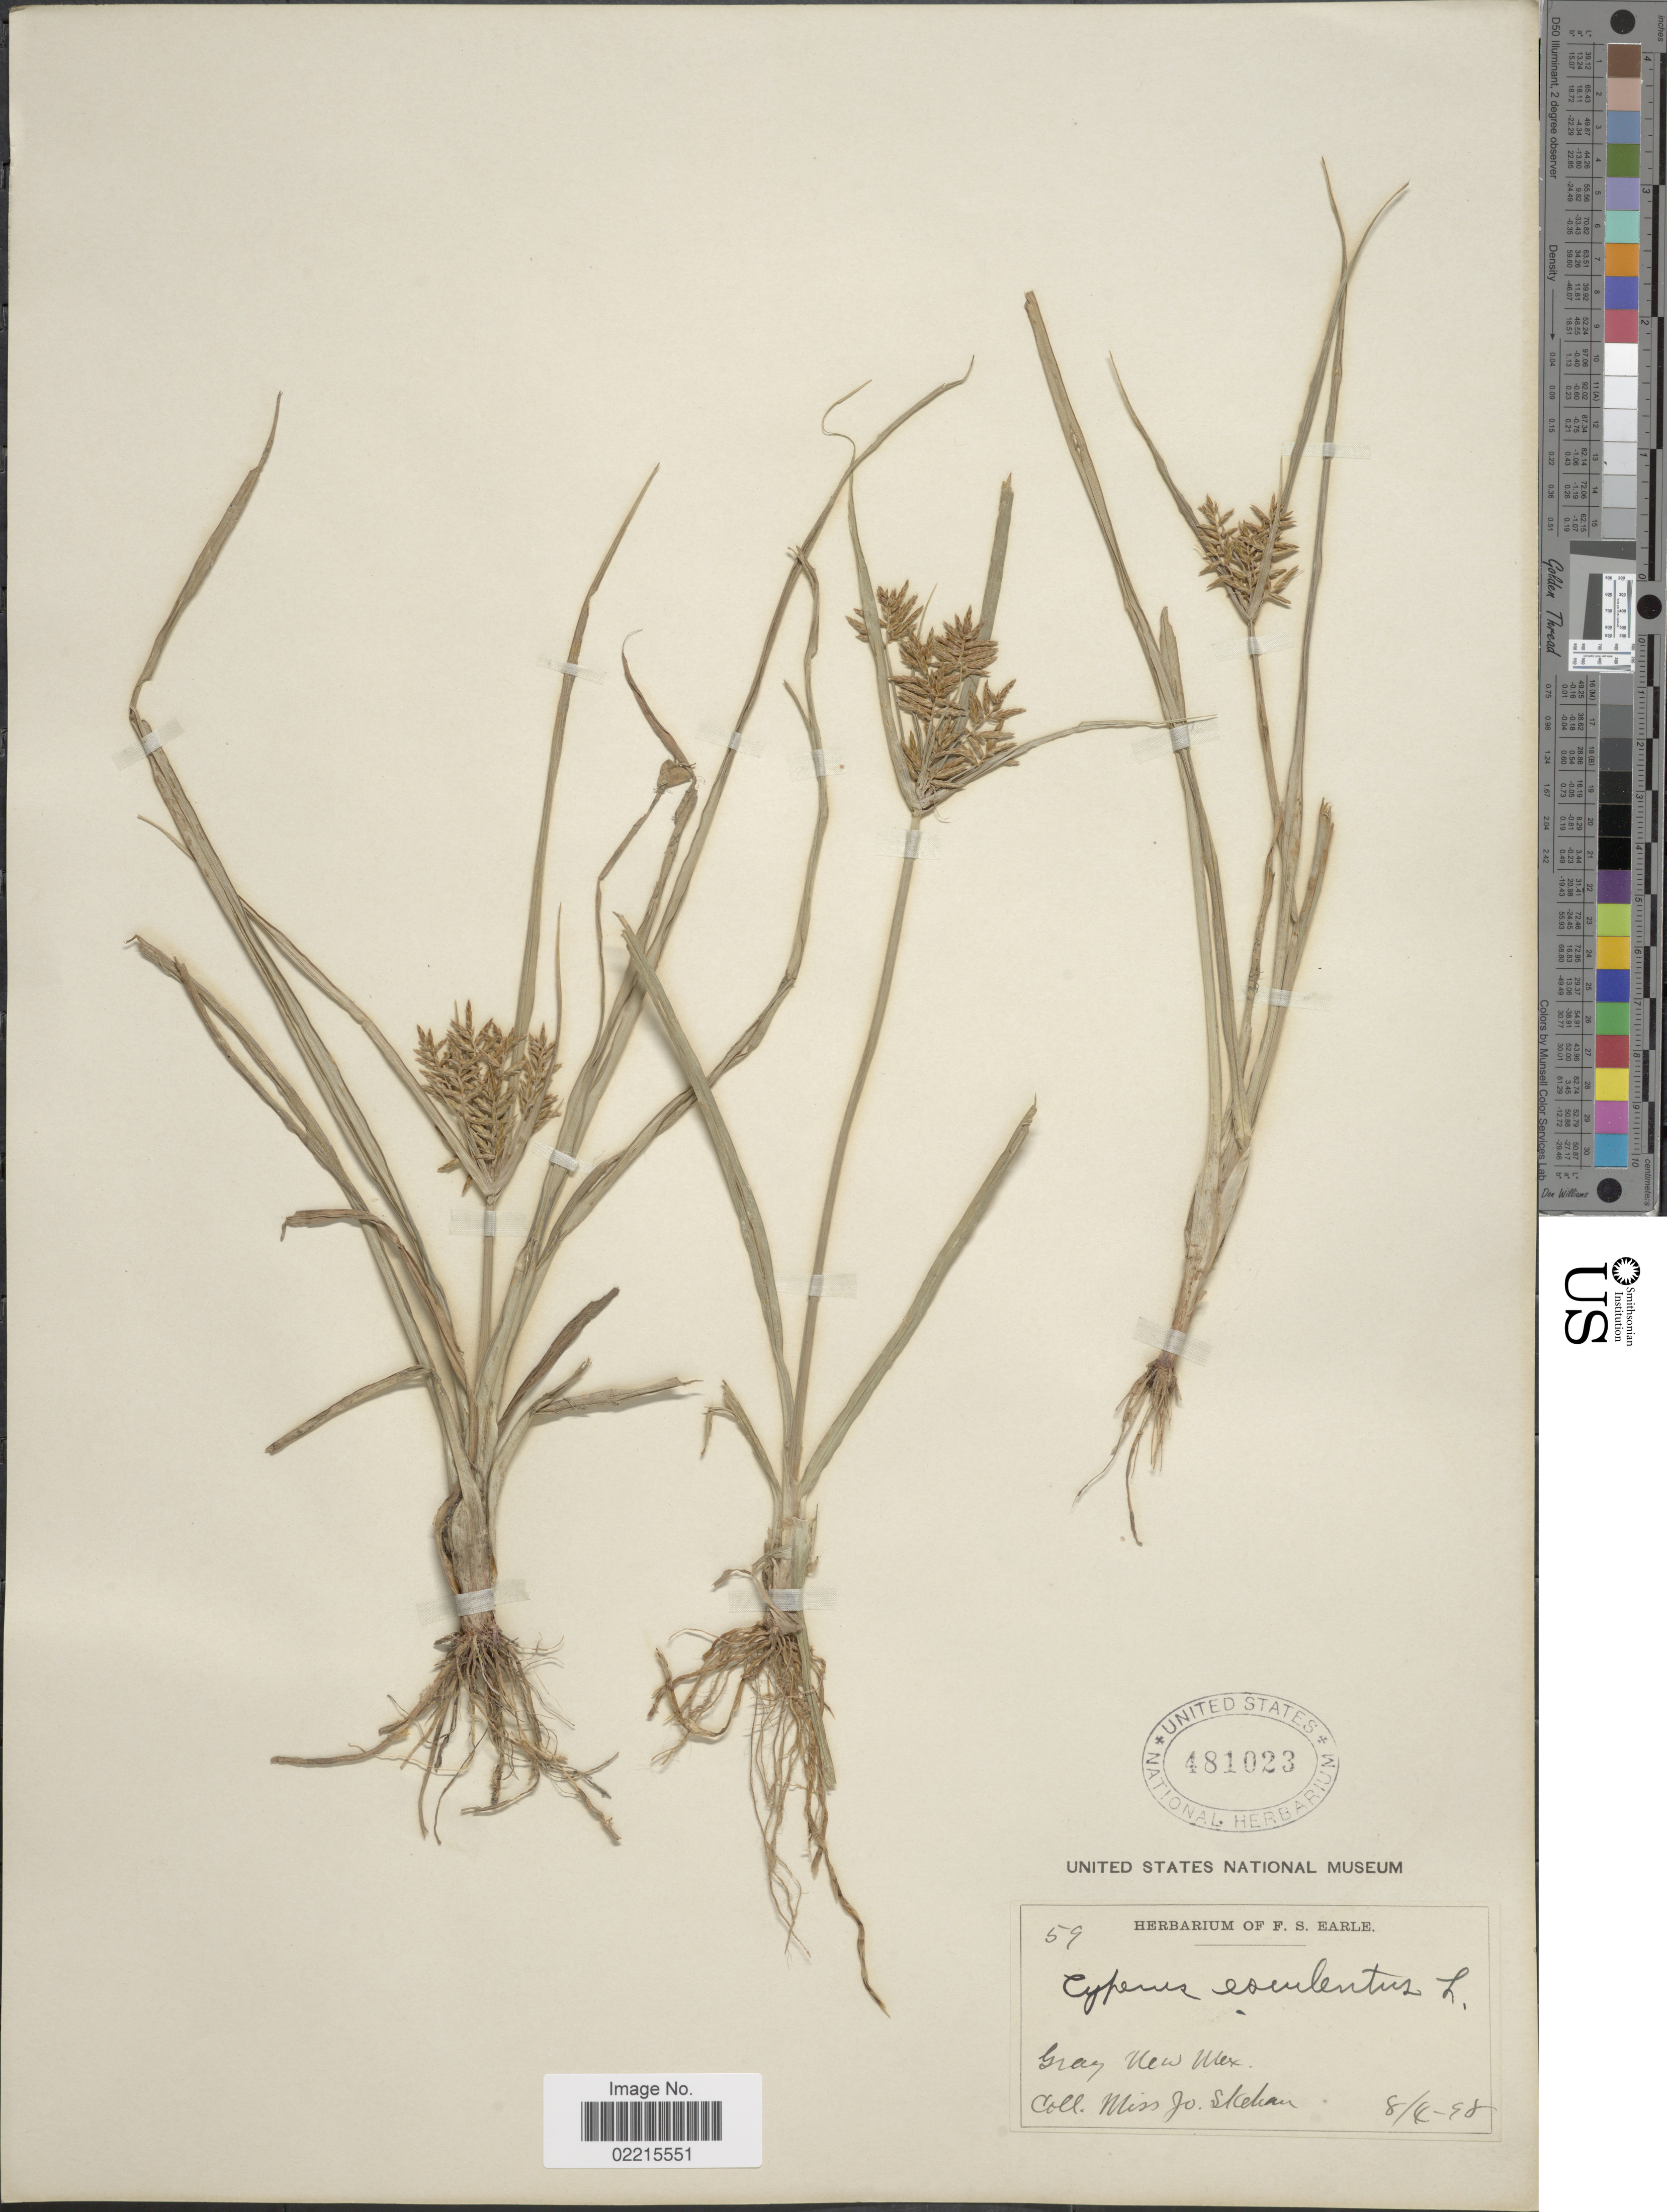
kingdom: Plantae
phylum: Tracheophyta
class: Liliopsida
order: Poales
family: Cyperaceae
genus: Cyperus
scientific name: Cyperus esculentus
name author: L.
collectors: J. Skehan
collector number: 59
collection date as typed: Transcribed d/m/y: 4/8/98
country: United States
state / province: New Mexico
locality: Gray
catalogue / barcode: US 481023